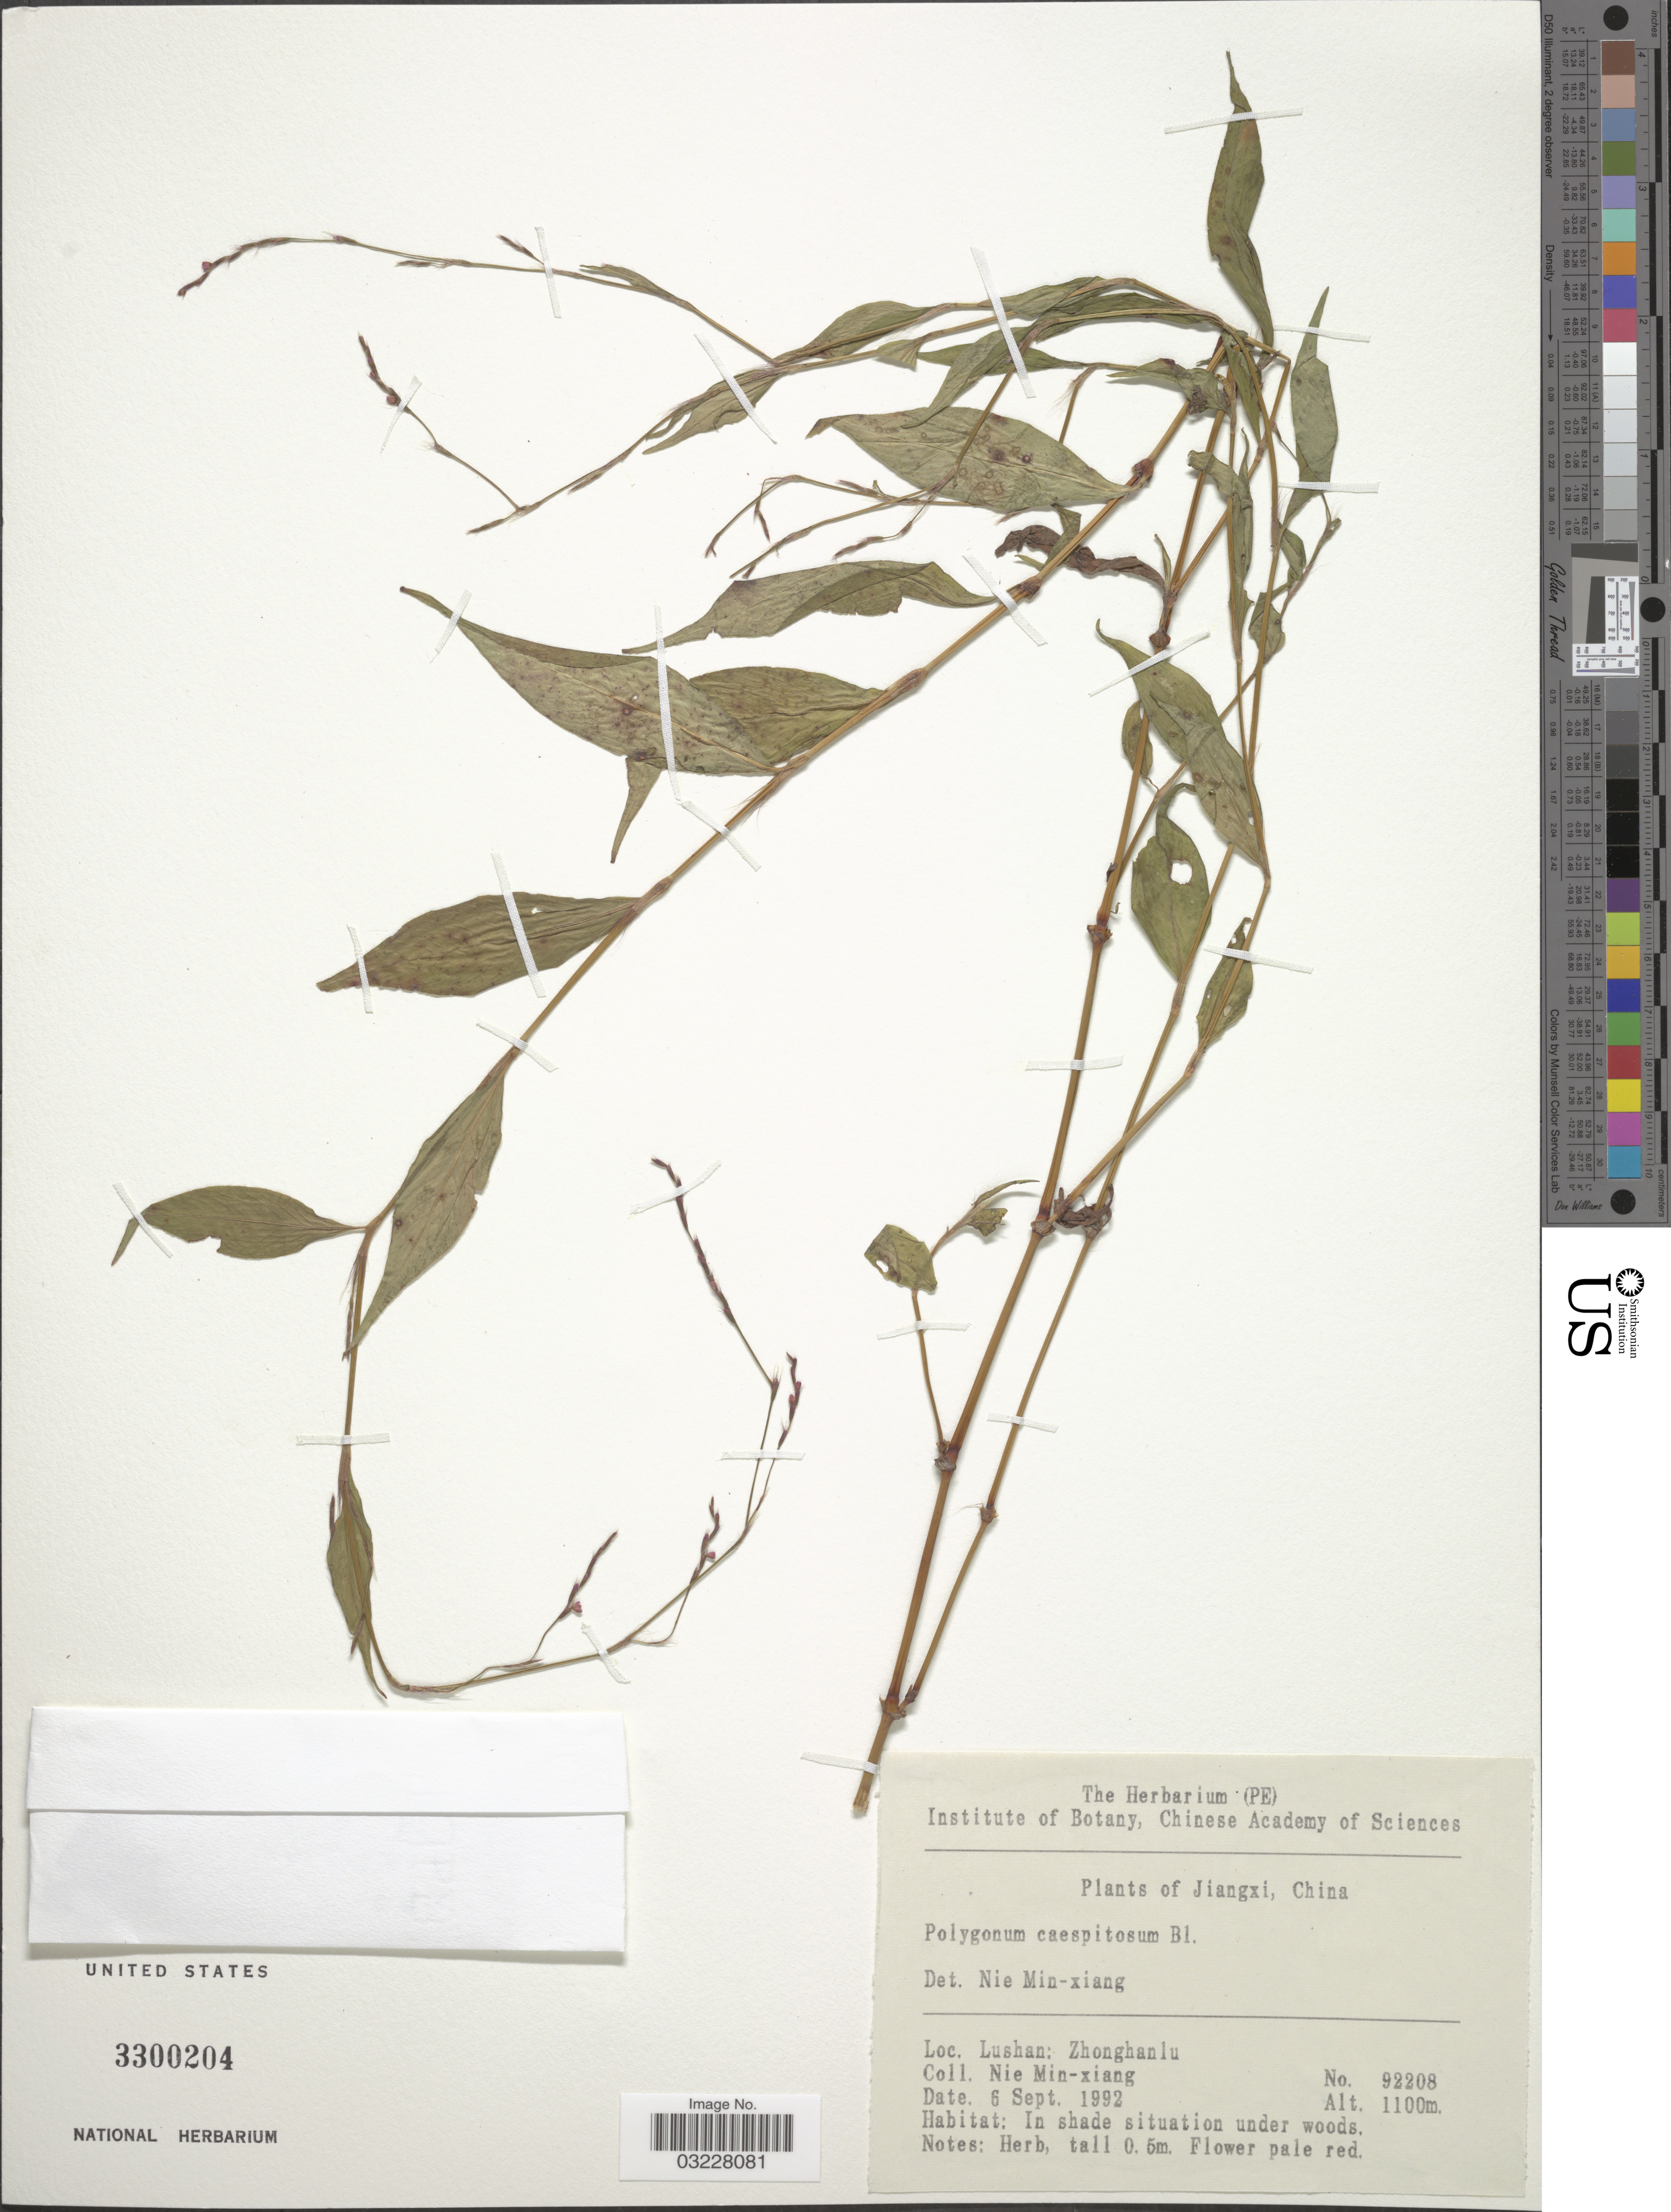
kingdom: Plantae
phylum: Tracheophyta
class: Magnoliopsida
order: Caryophyllales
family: Polygonaceae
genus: Polygonum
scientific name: Polygonum caespitosum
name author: Blume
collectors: M. Nie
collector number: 92208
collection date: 1992-09-06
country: China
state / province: Jiangxi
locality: Lushan: Zhonghanlu.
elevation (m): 1100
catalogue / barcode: US 3300204